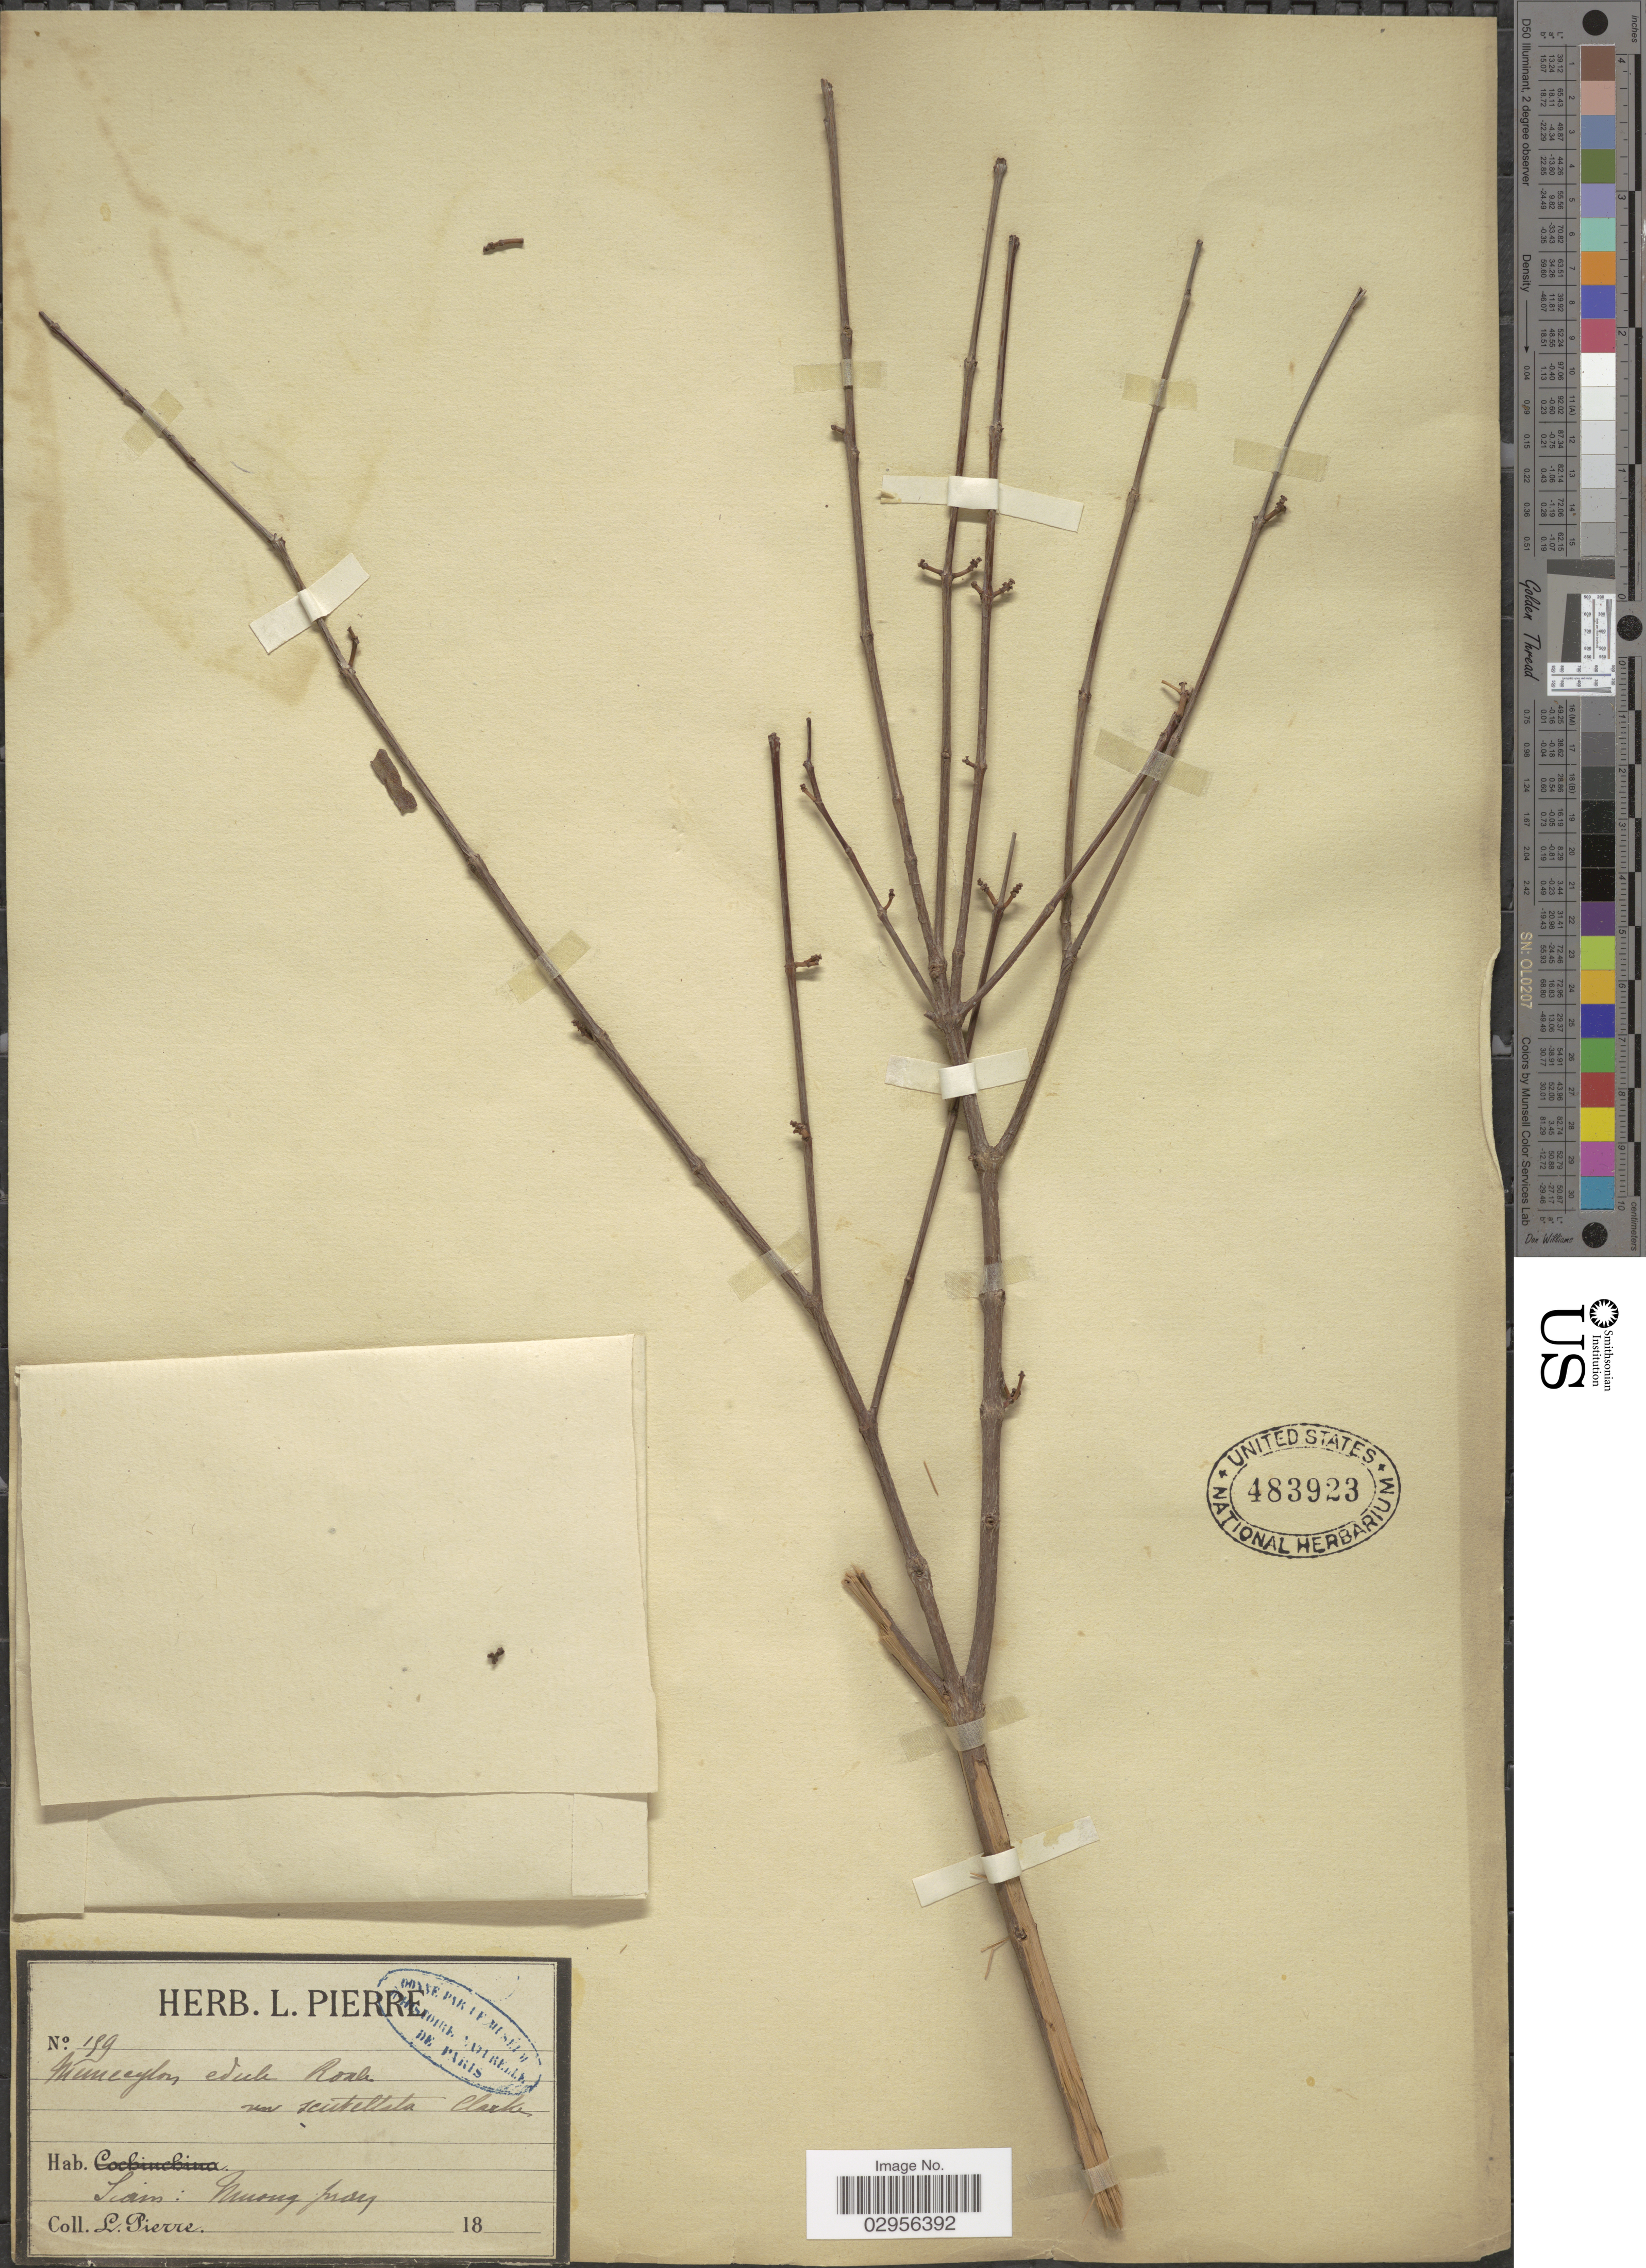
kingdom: Plantae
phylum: Tracheophyta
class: Magnoliopsida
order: Myrtales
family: Melastomataceae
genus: Memecylon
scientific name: Memecylon edule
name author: Roxb.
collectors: L. Pierre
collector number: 159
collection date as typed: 18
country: Thailand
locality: Siam: Muang Pran [Pran Buri]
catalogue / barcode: US 483923